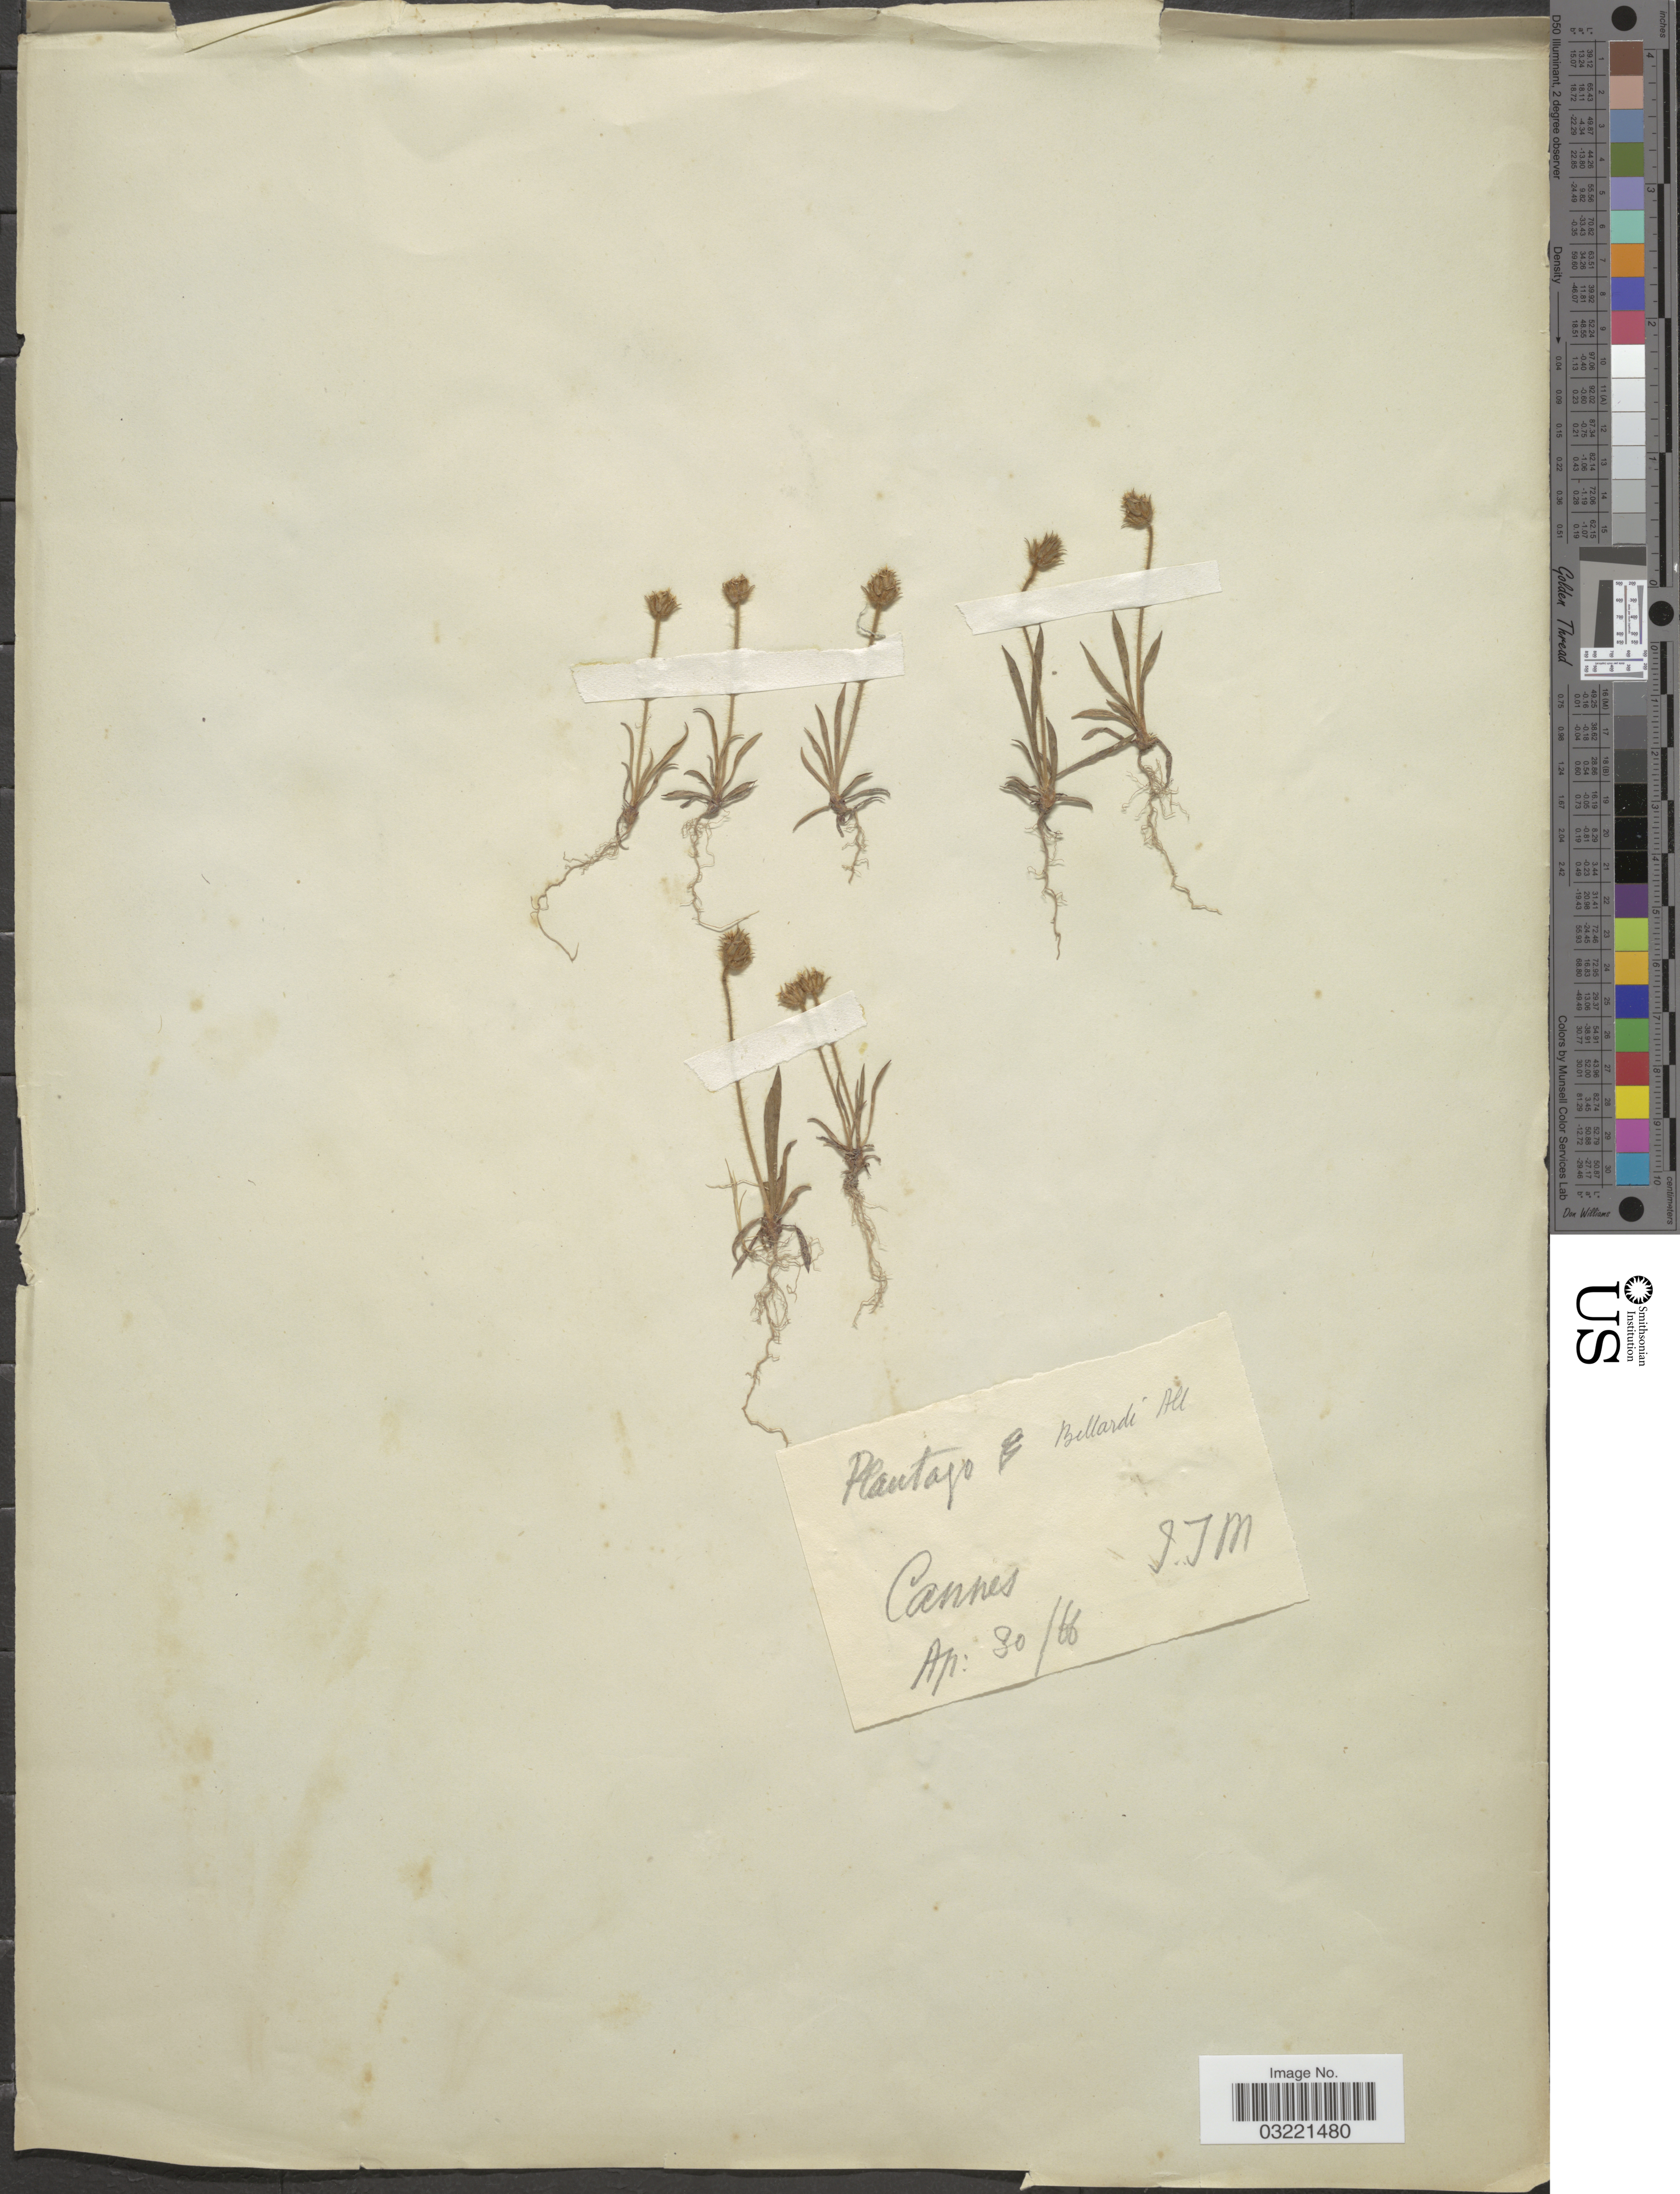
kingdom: Plantae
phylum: Tracheophyta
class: Magnoliopsida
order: Lamiales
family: Plantaginaceae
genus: Plantago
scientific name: Plantago bellardi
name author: All.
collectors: I. J. M.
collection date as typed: Transcribed d/m/y: 30/4/66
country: France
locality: Cannes.